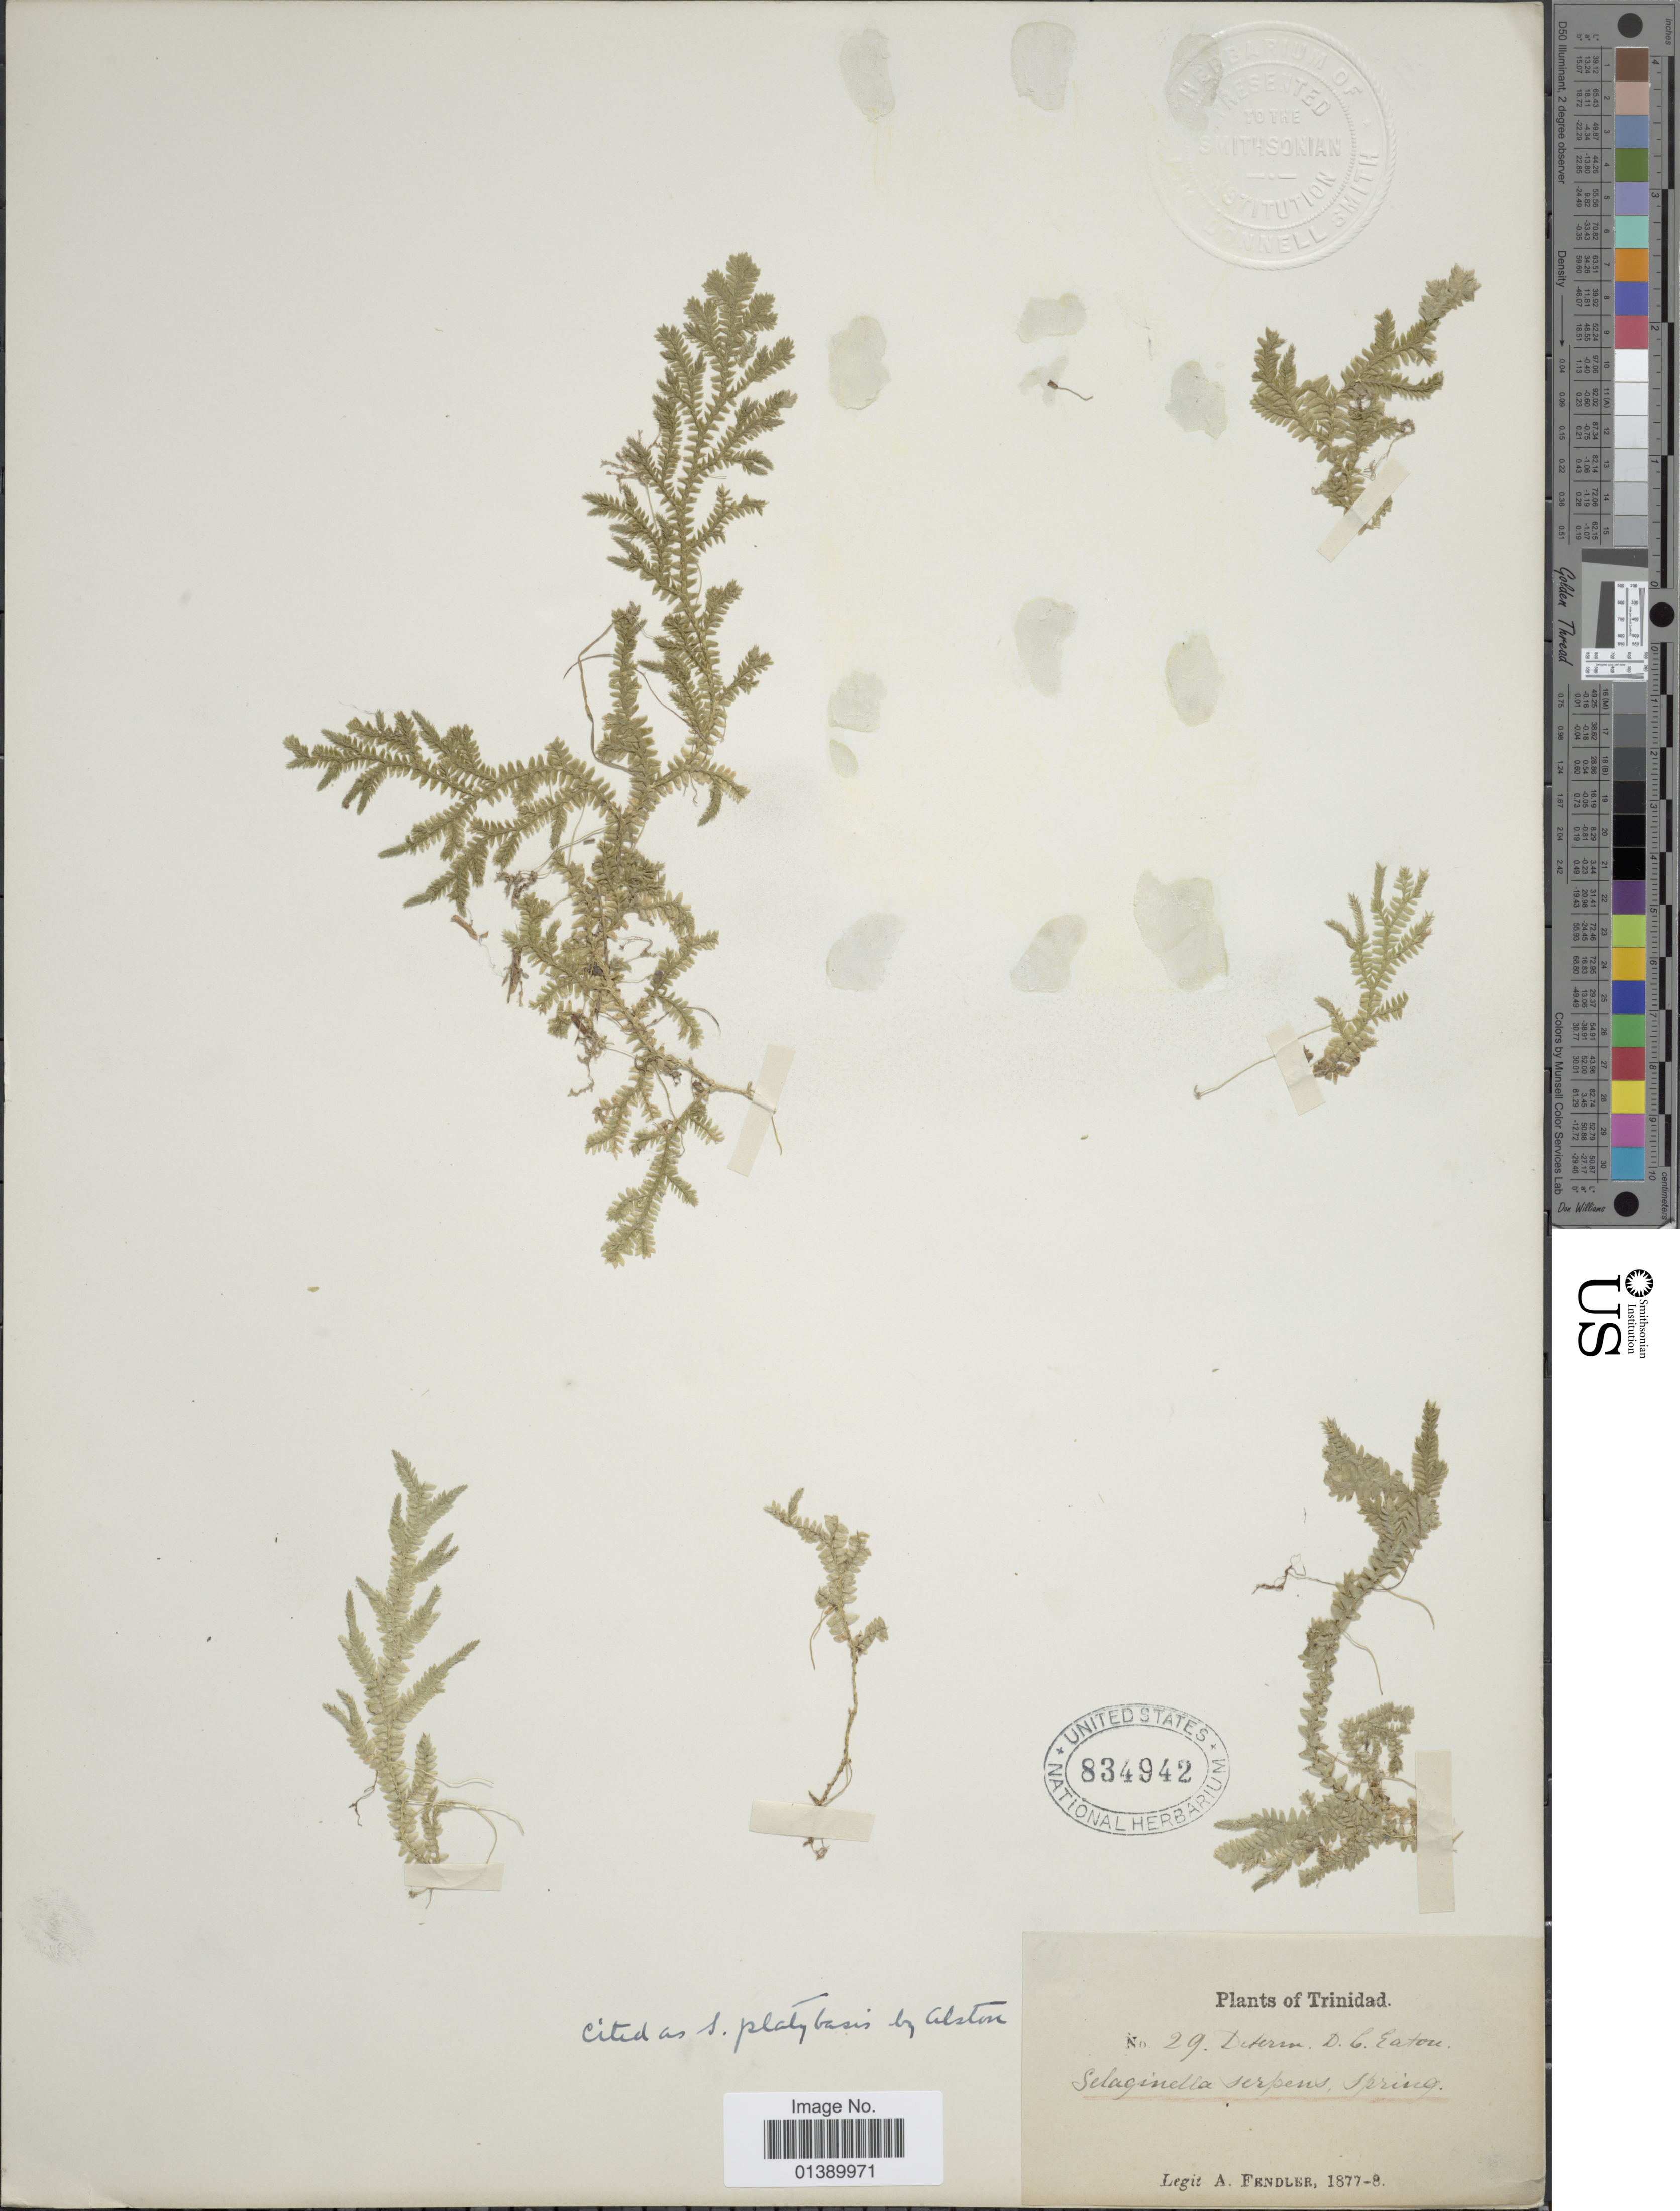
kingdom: Plantae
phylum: Tracheophyta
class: Lycopodiopsida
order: Selaginellales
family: Selaginellaceae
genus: Selaginella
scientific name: Selaginella producta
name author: Baker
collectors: A. Fendler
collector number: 29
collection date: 1877/1888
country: Trinidad and Tobago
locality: Trinidad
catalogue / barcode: US 834942